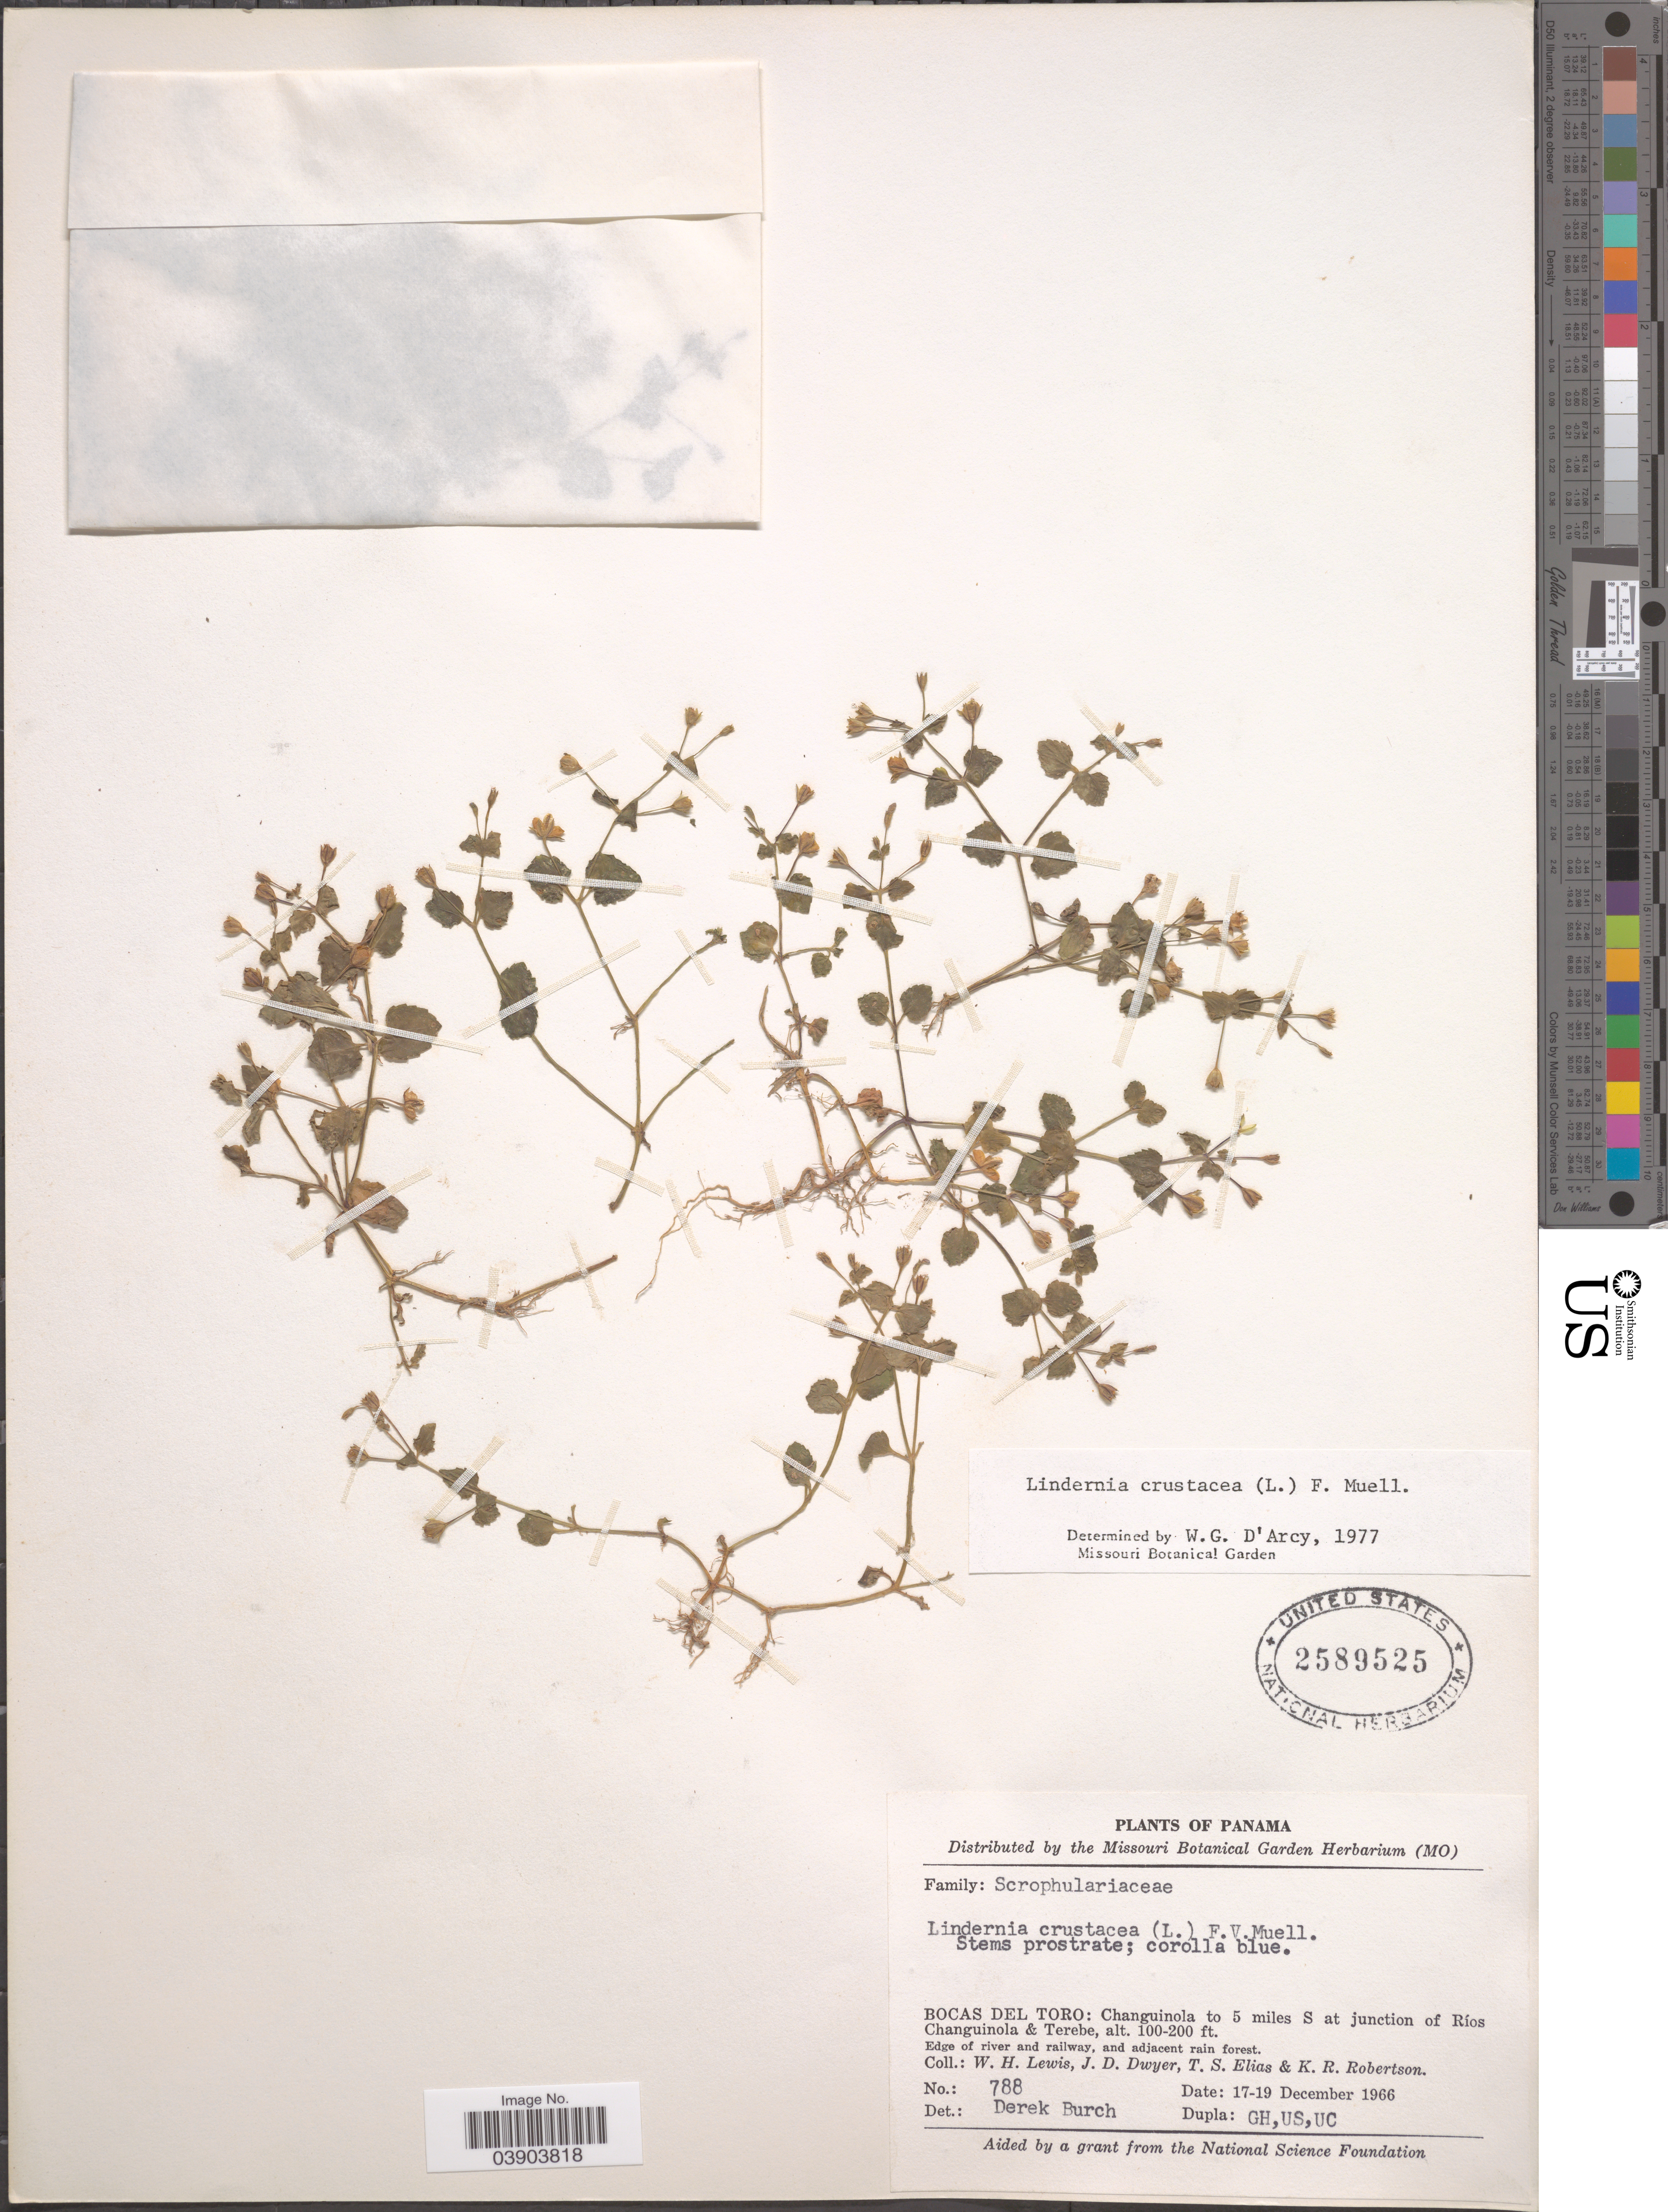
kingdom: Plantae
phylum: Tracheophyta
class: Magnoliopsida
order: Lamiales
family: Linderniaceae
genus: Lindernia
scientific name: Lindernia crustacea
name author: (L.) F. Muell.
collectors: W. H. Lewis, J. D. Dwyer, T. S. Elias & K. Robertson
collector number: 788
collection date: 1966-12-17/1966-12-19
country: Panama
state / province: Bocas del Toro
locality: Changuinola to 5 miles S at junction of Ríos Changuinola & Terebe.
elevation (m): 30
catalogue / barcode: US 2589525